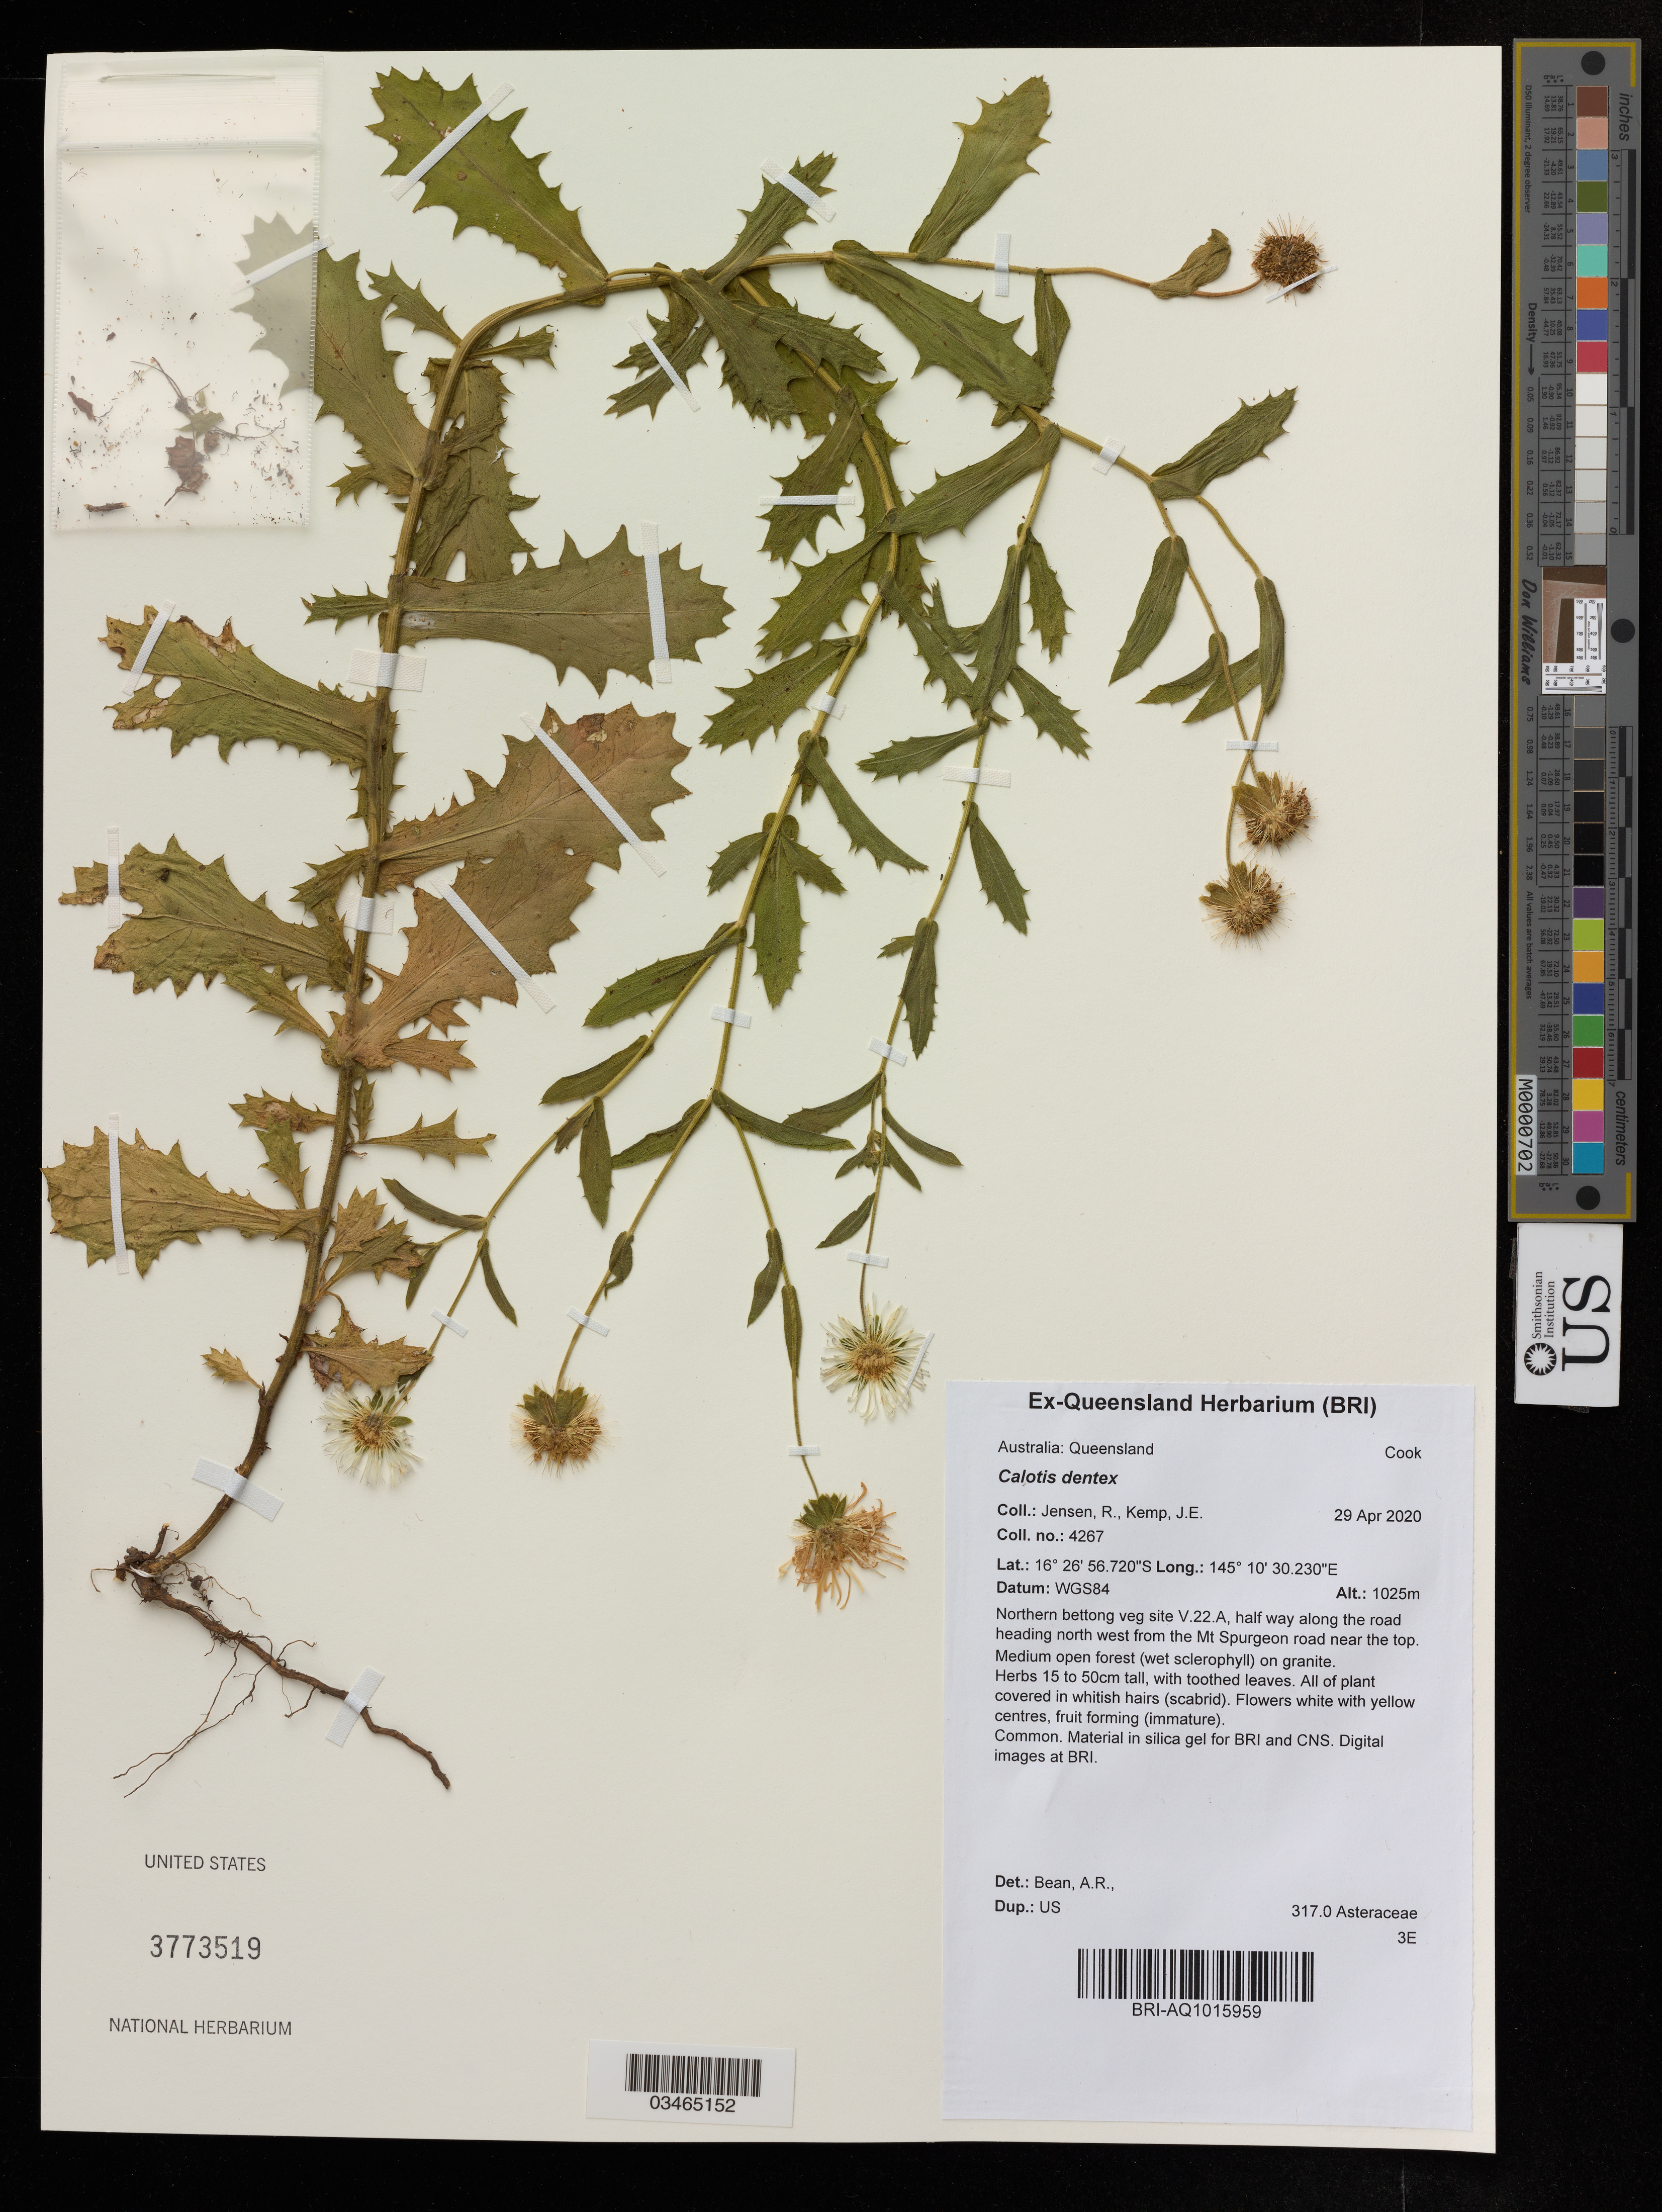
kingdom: Plantae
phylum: Tracheophyta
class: Magnoliopsida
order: Asterales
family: Asteraceae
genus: Calotis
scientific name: Calotis dentex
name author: R. Br.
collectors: R. Jensen & J. Kemp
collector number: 4267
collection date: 2020-04-29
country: Australia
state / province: Queensland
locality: Northern bettong veg site V.22.A, half way along the road heading north west from the Mt Spurgeon road near the top.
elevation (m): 1025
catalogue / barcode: US 3773519